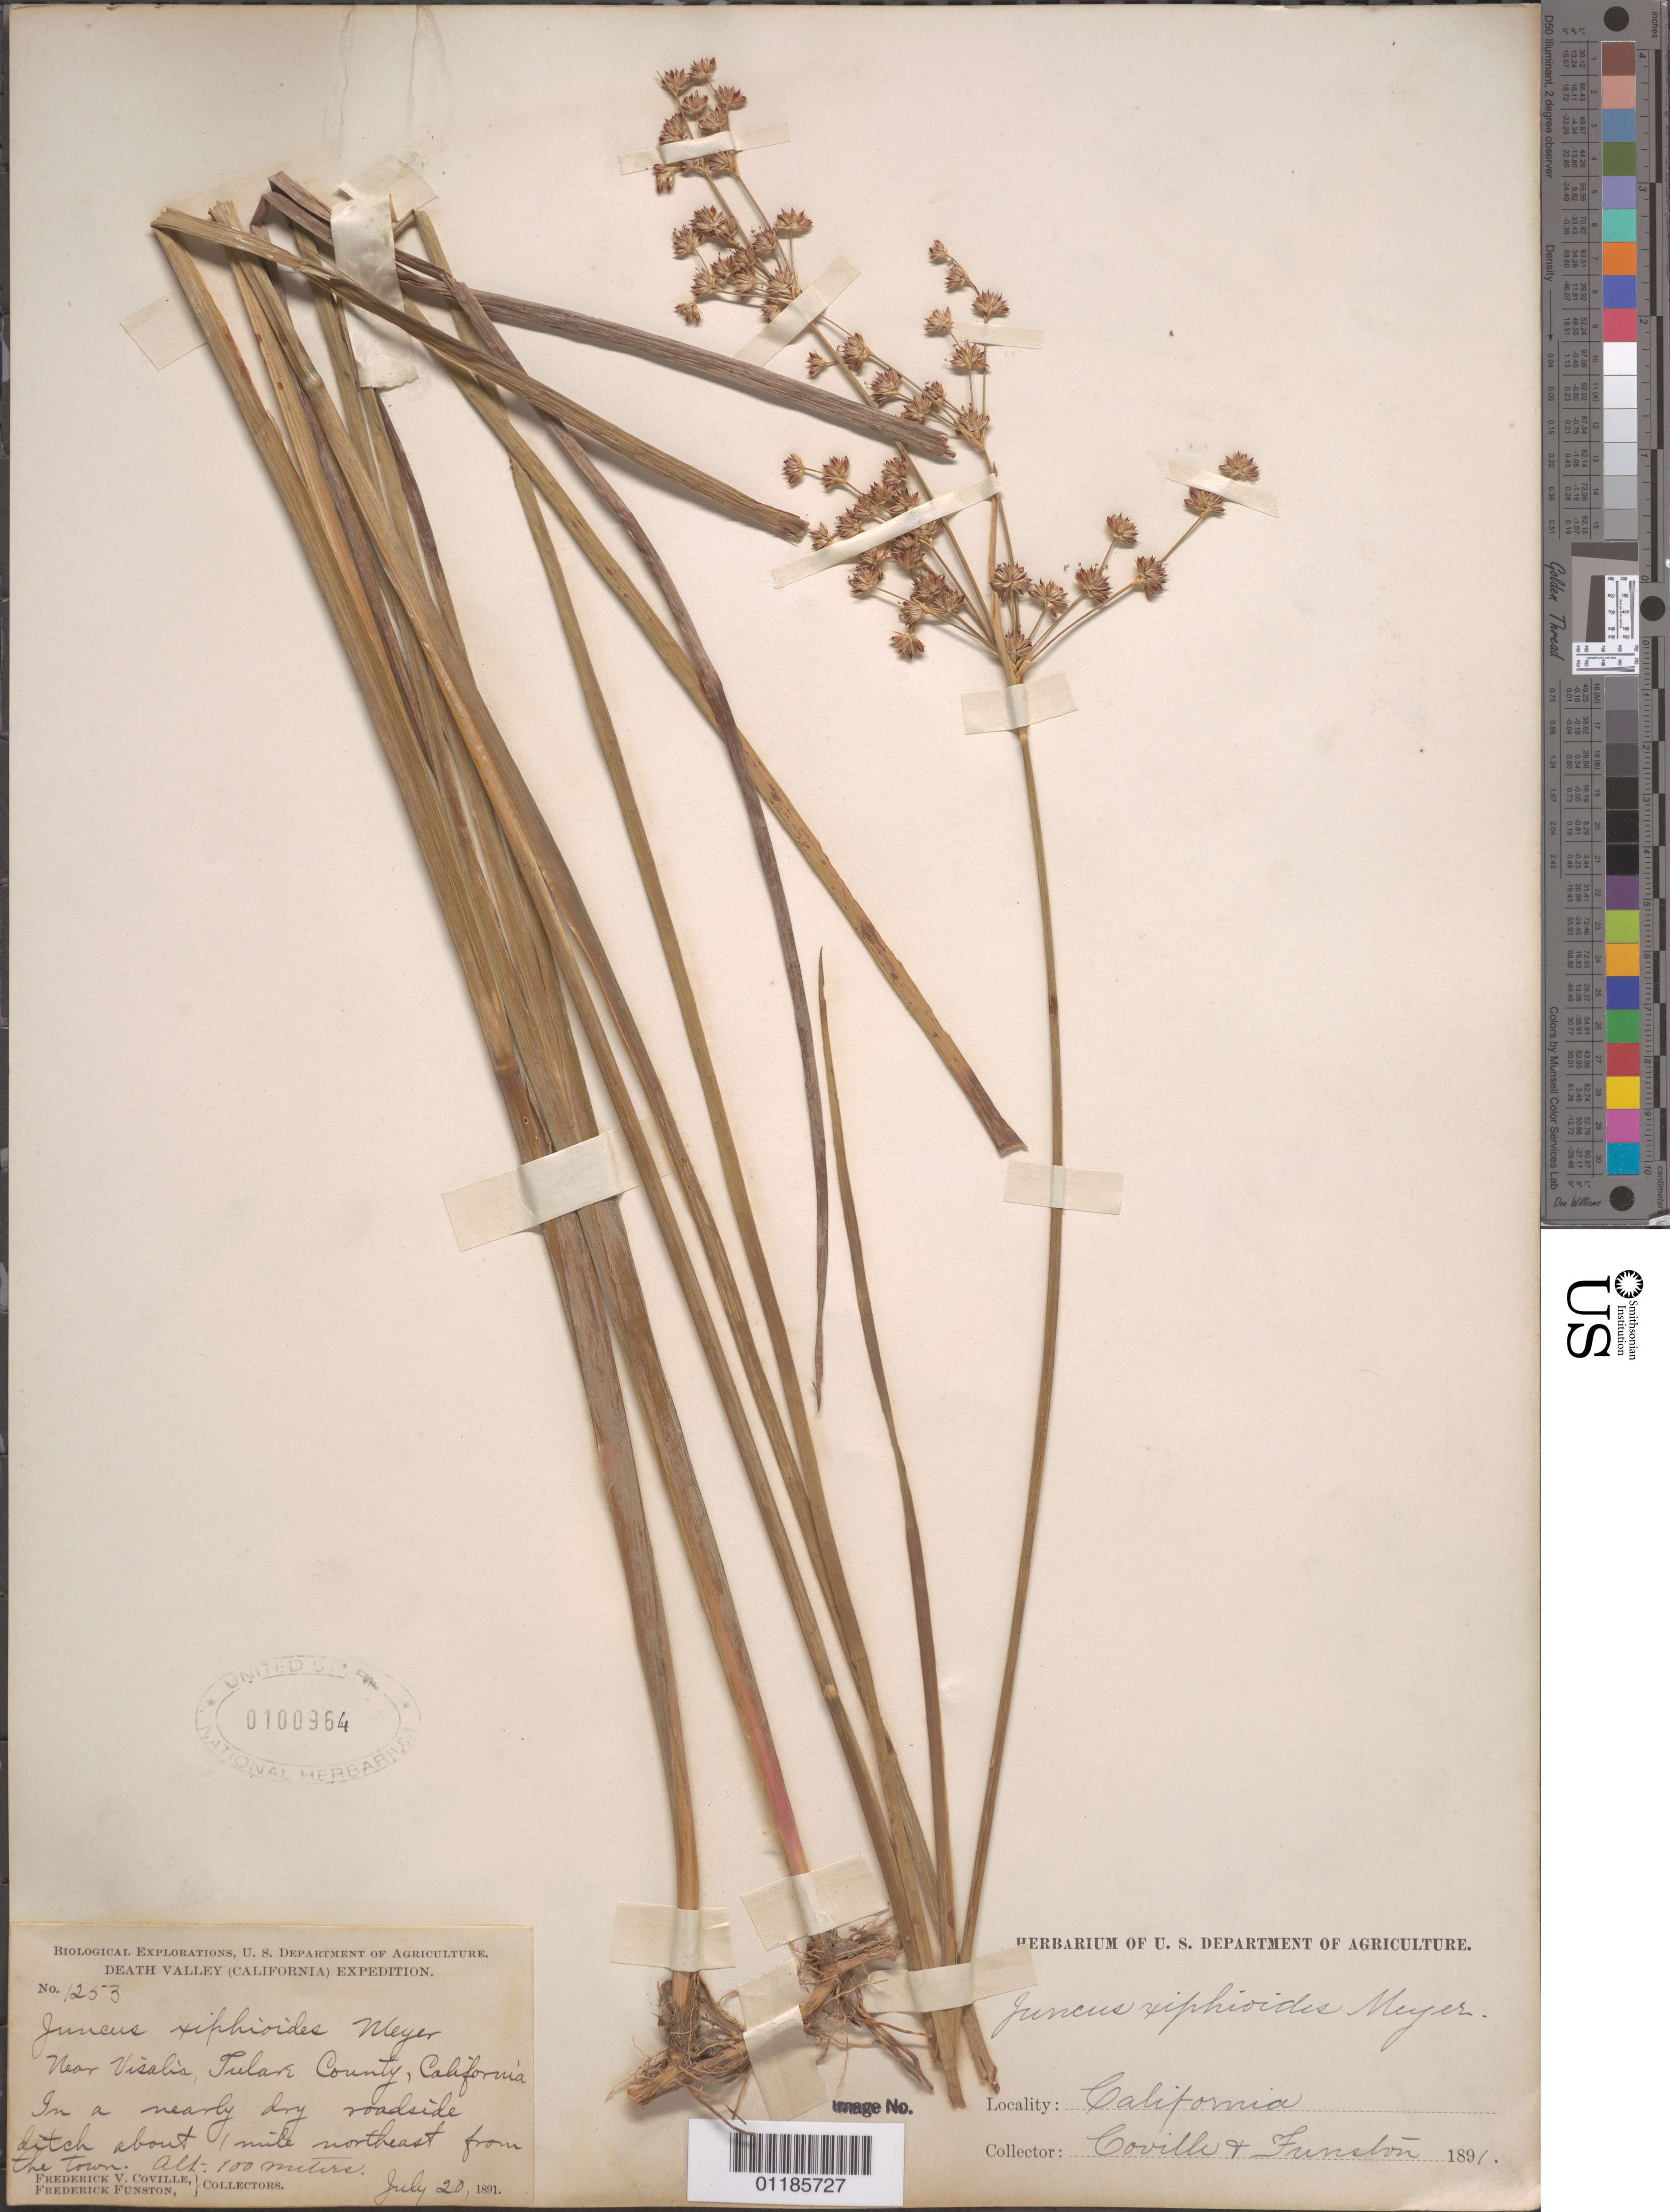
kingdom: Plantae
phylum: Tracheophyta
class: Liliopsida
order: Poales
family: Juncaceae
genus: Juncus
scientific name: Juncus xiphioides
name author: E. Mey.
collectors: F. V. Coville & F. Funston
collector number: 1253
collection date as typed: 20 Jul 1891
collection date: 1891-07-20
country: United States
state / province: California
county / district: Tulare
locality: Near Visalia, in a nearby dry roadside ditch about 1 mile northeast from the town.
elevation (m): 100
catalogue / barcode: US 100964